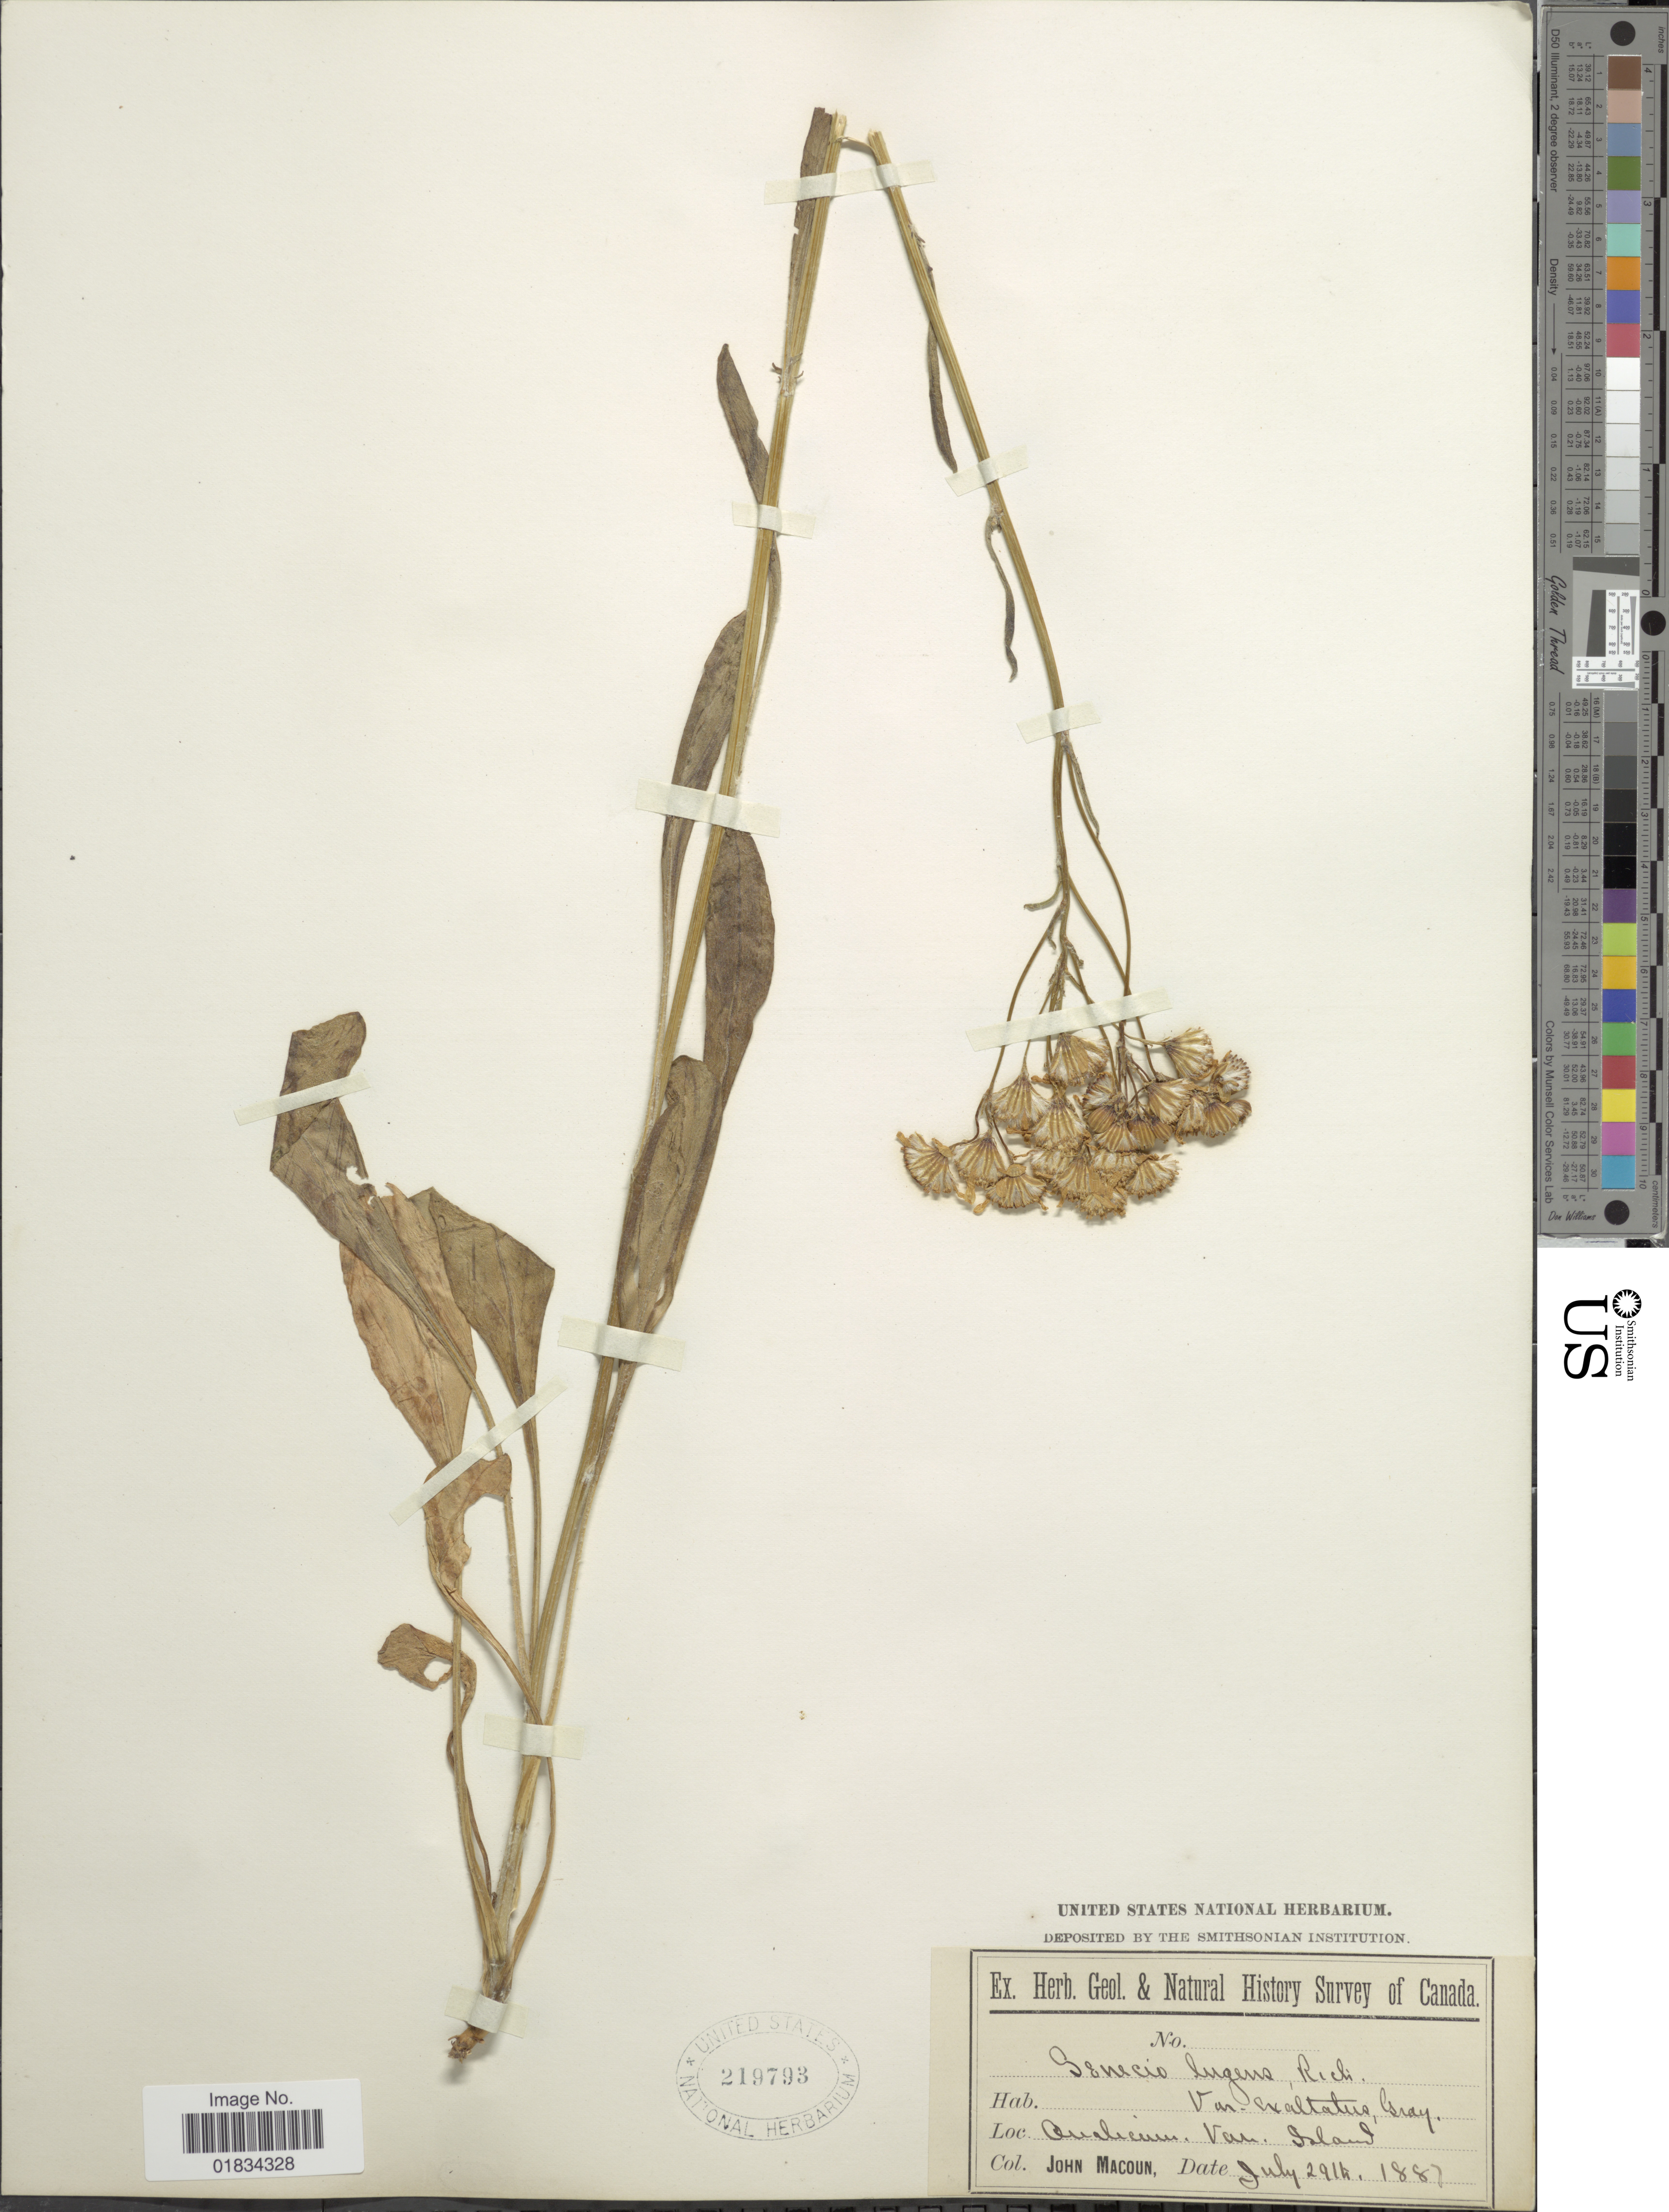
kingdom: Plantae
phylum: Tracheophyta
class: Magnoliopsida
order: Asterales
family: Asteraceae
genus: Senecio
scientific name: Senecio integerrimus var. ochroleucus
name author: (A. Gray) Cronq.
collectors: J. Macoun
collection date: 1887-07-29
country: Canada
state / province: British Columbia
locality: Qualicum Van. Island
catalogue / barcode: US 219793